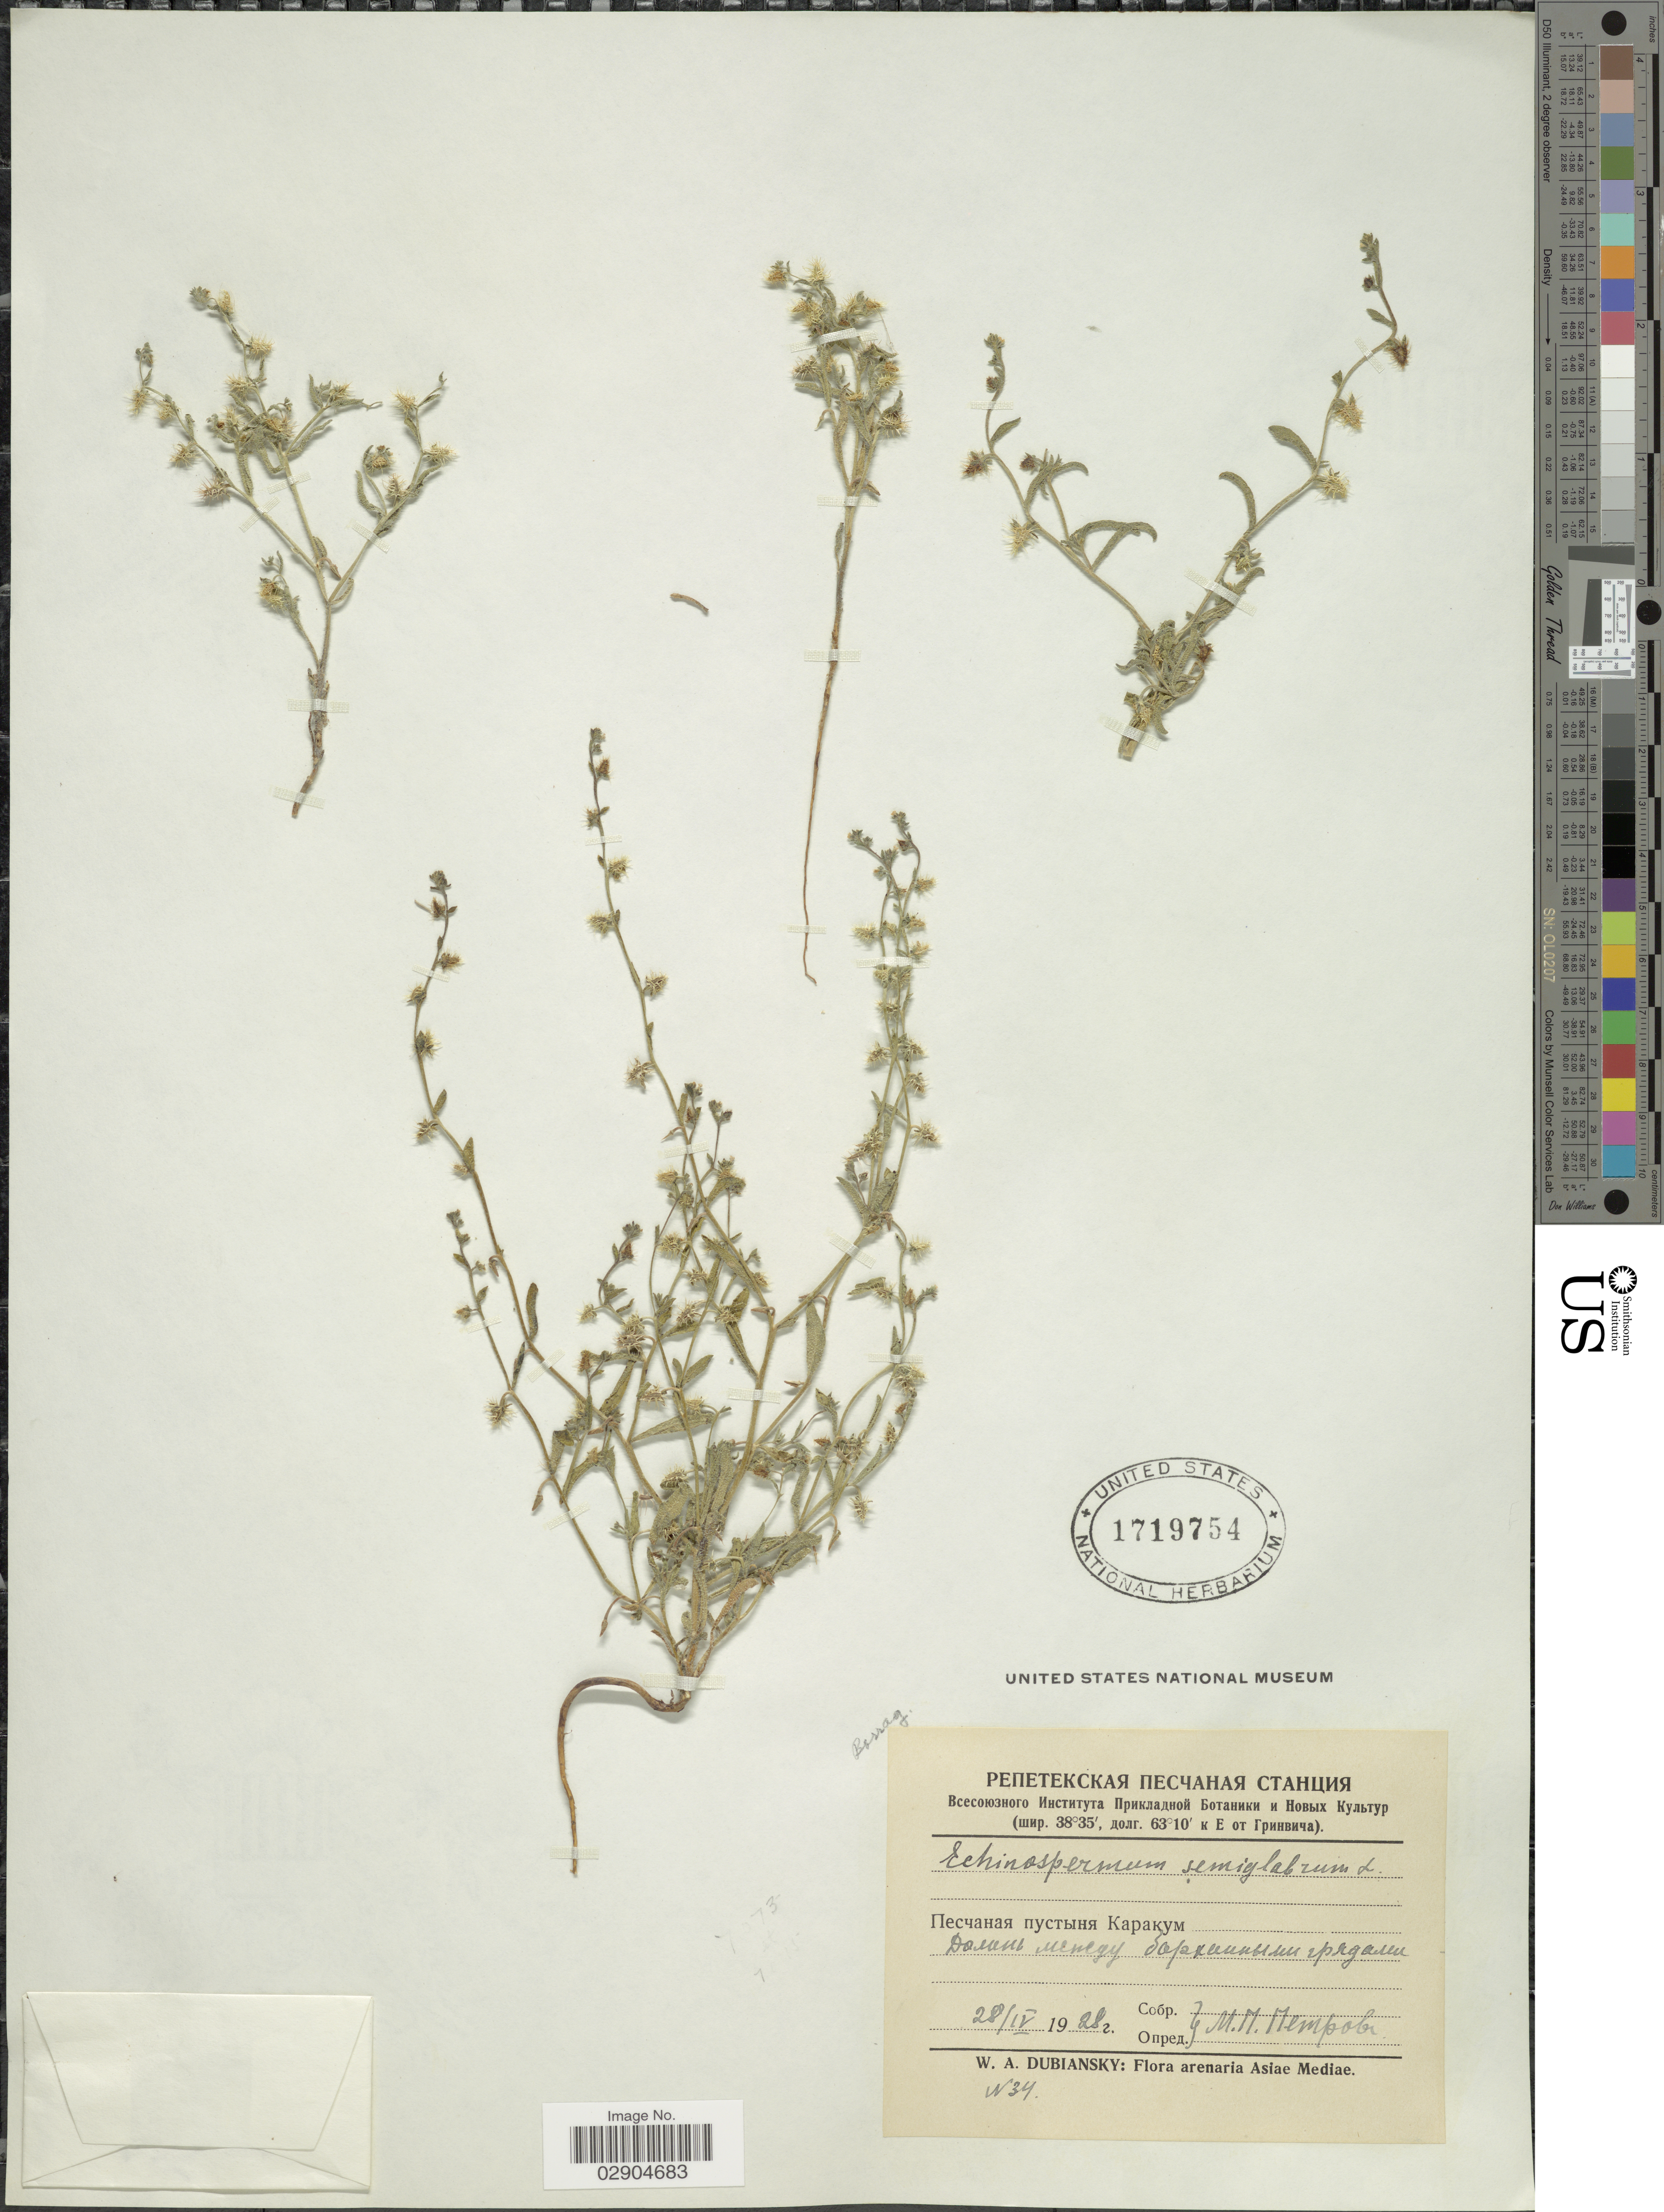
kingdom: Plantae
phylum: Tracheophyta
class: Magnoliopsida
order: Boraginales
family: Boraginaceae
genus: Lappula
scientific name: Lappula marginata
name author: (M. Bieb.) Gürke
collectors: M. Petrov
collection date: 1928-04-28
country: Turkmenistan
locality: Karakum Desert, Repetek Station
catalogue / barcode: US 1719754